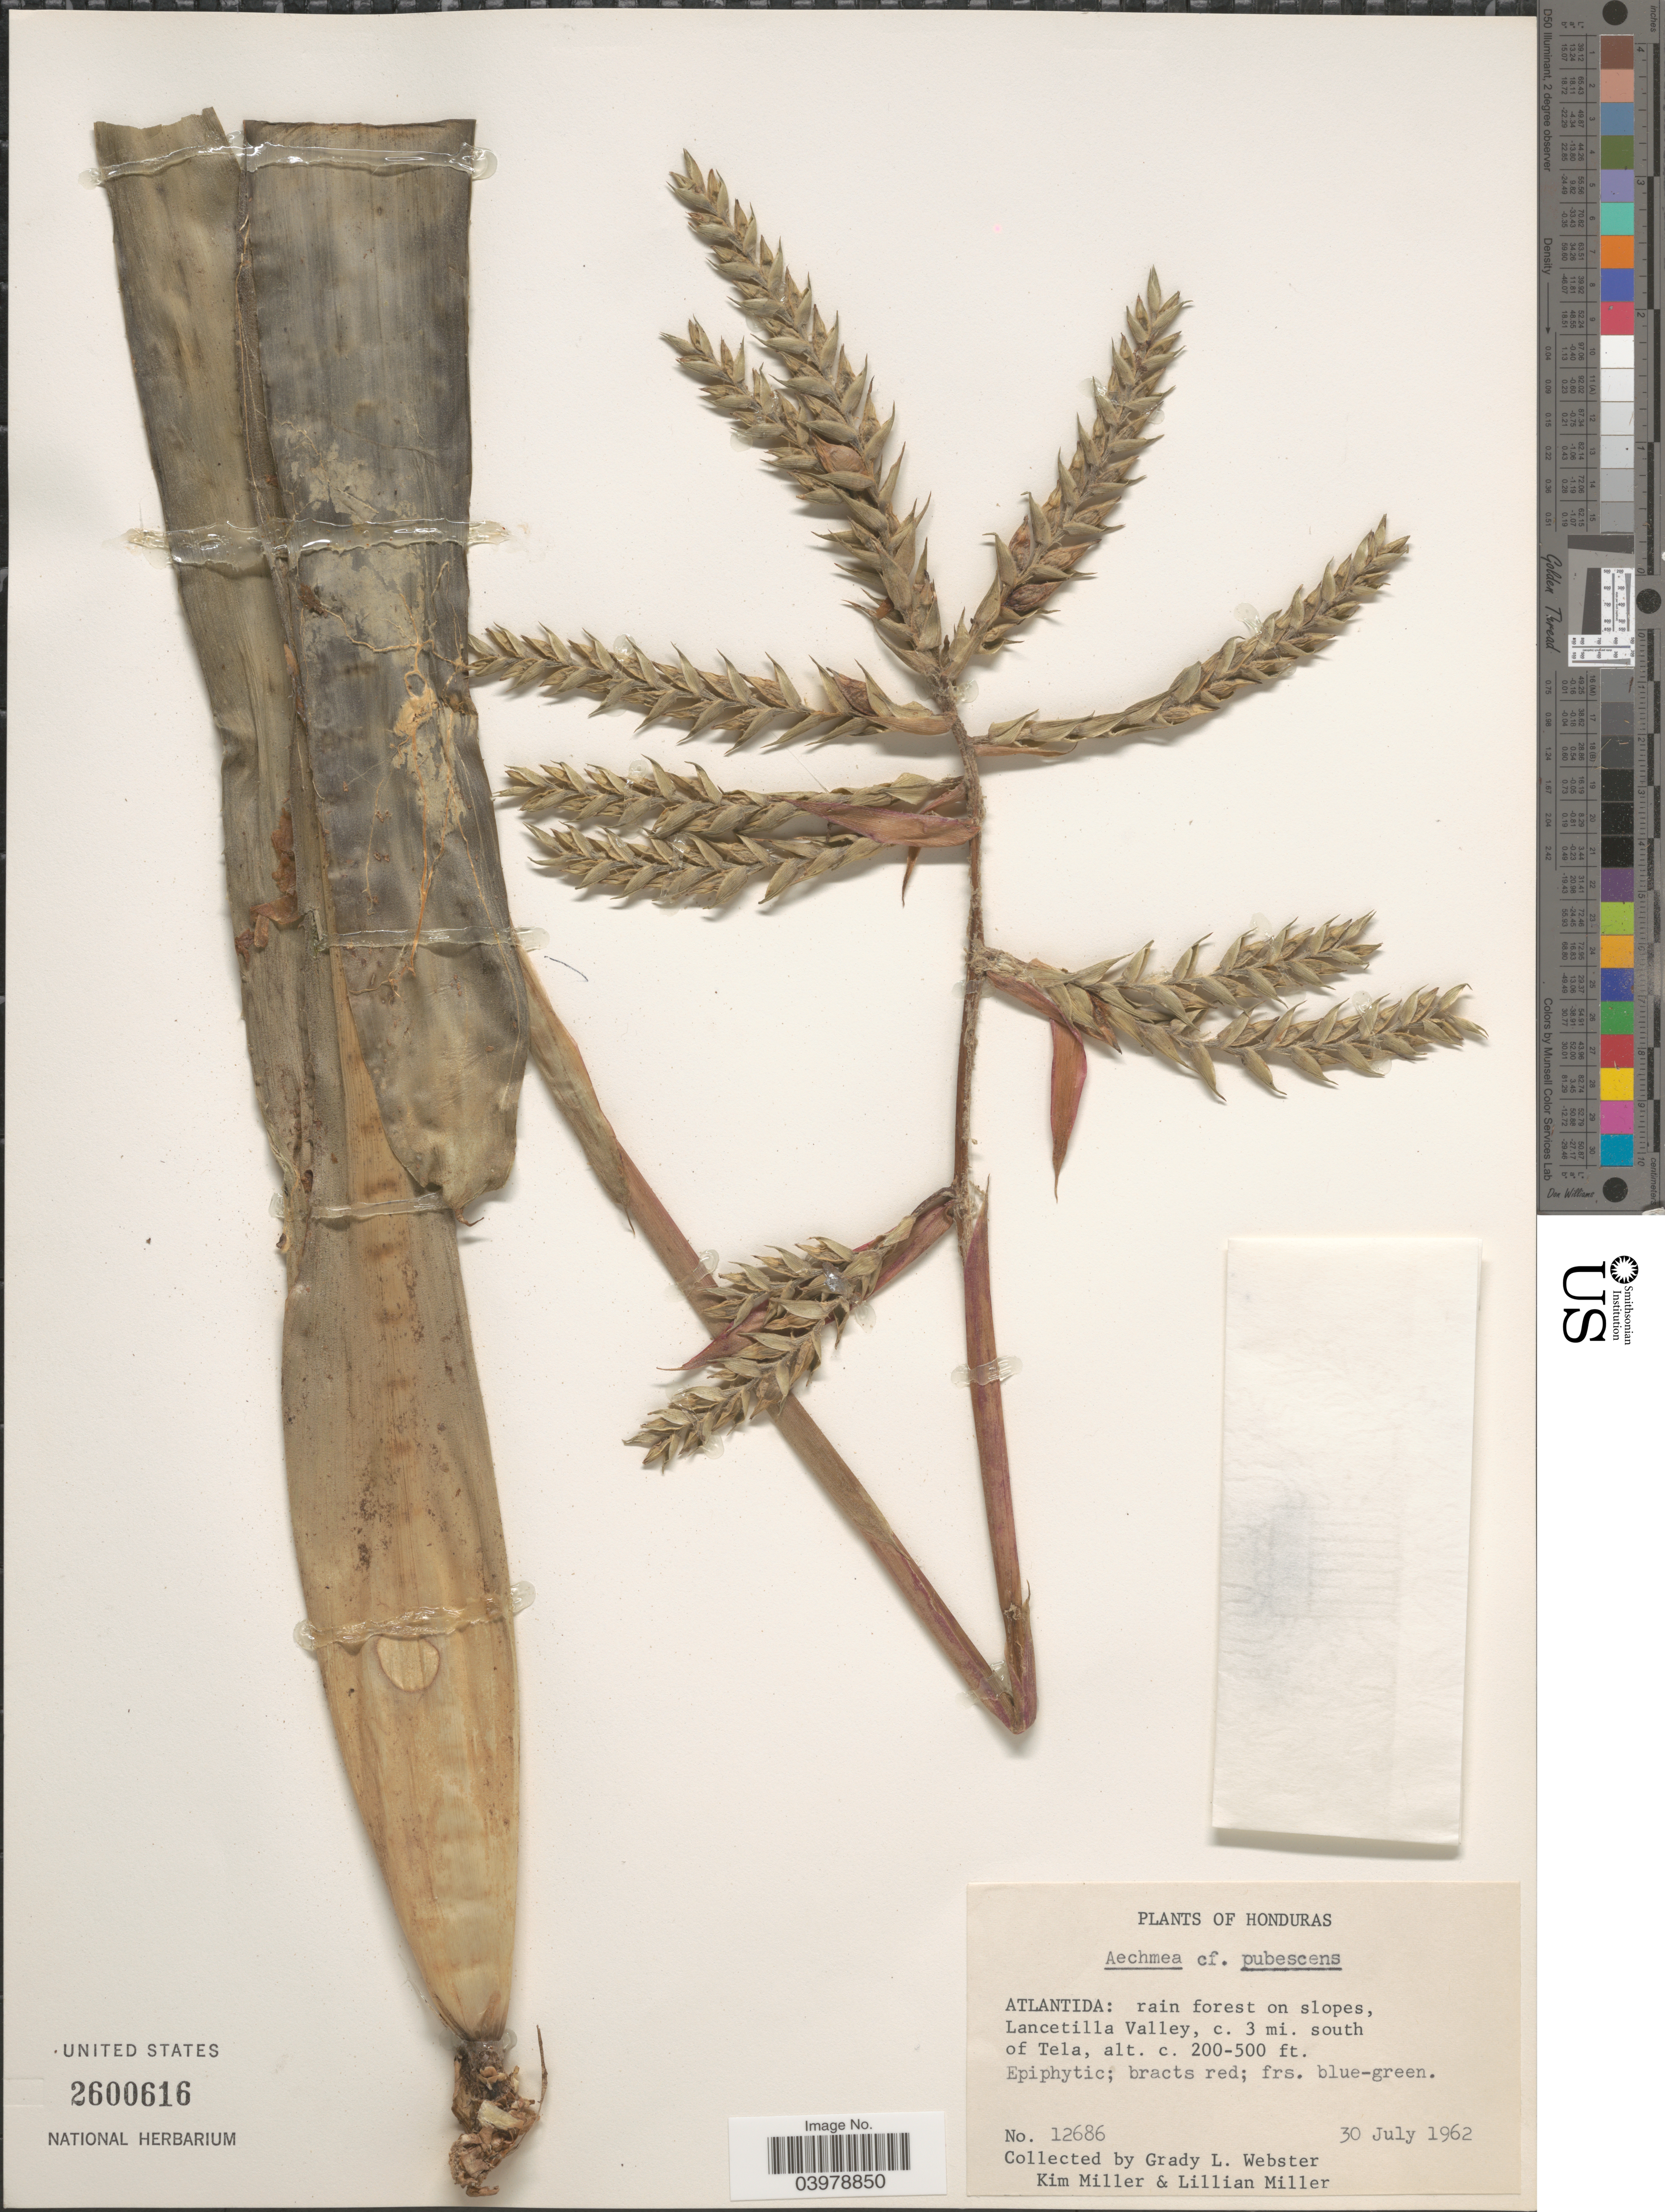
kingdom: Plantae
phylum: Tracheophyta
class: Liliopsida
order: Poales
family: Bromeliaceae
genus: Aechmea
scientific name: Aechmea pubescens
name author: Baker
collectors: K. Miller & L. Miller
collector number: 12686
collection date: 1962-07-30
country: Honduras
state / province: Atlantida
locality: Rain forest on slopes, Lancetilla Valley, c. 3 mi. south of Tela.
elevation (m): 61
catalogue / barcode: US 2600616